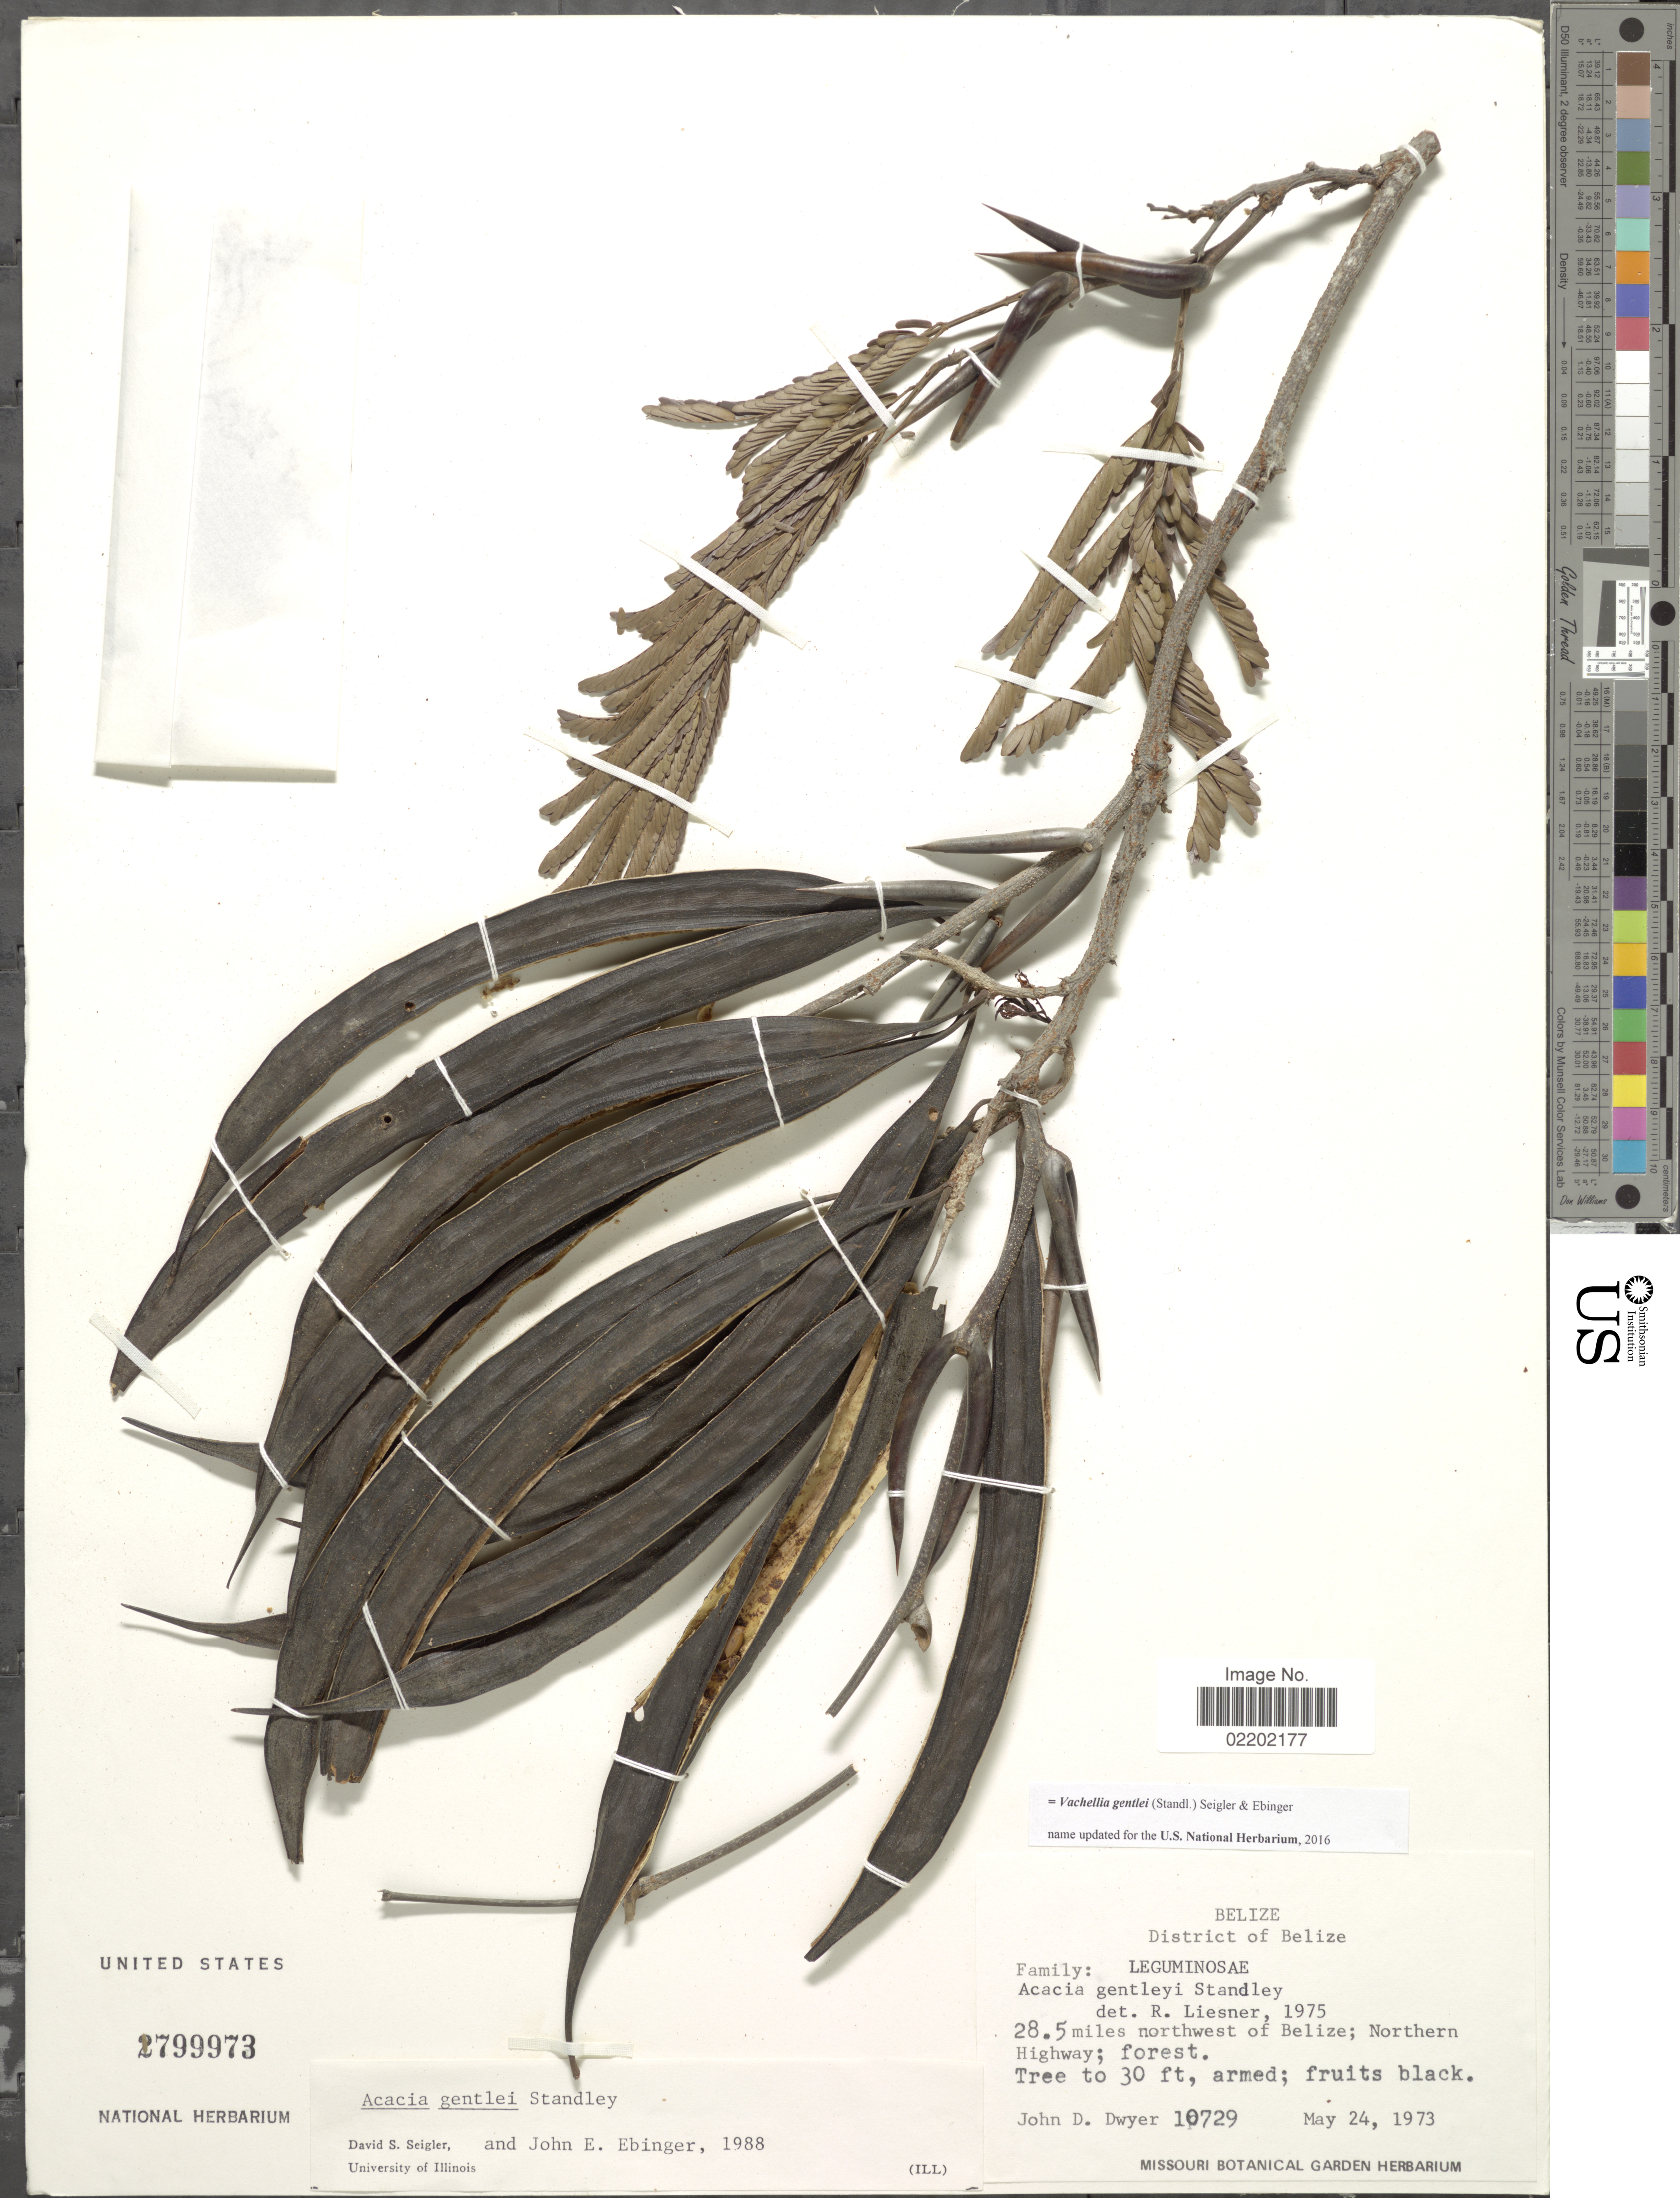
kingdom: Plantae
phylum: Tracheophyta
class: Magnoliopsida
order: Fabales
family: Fabaceae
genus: Vachellia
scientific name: Vachellia gentlei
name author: (Standl.) Seigler & Ebinger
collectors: J. D. Dwyer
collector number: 10729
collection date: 1973-05-24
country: Belize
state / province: Belize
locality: District of Belize, 28.5 miles northwest of Belize; Northern Highway; forest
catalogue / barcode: US 2799973